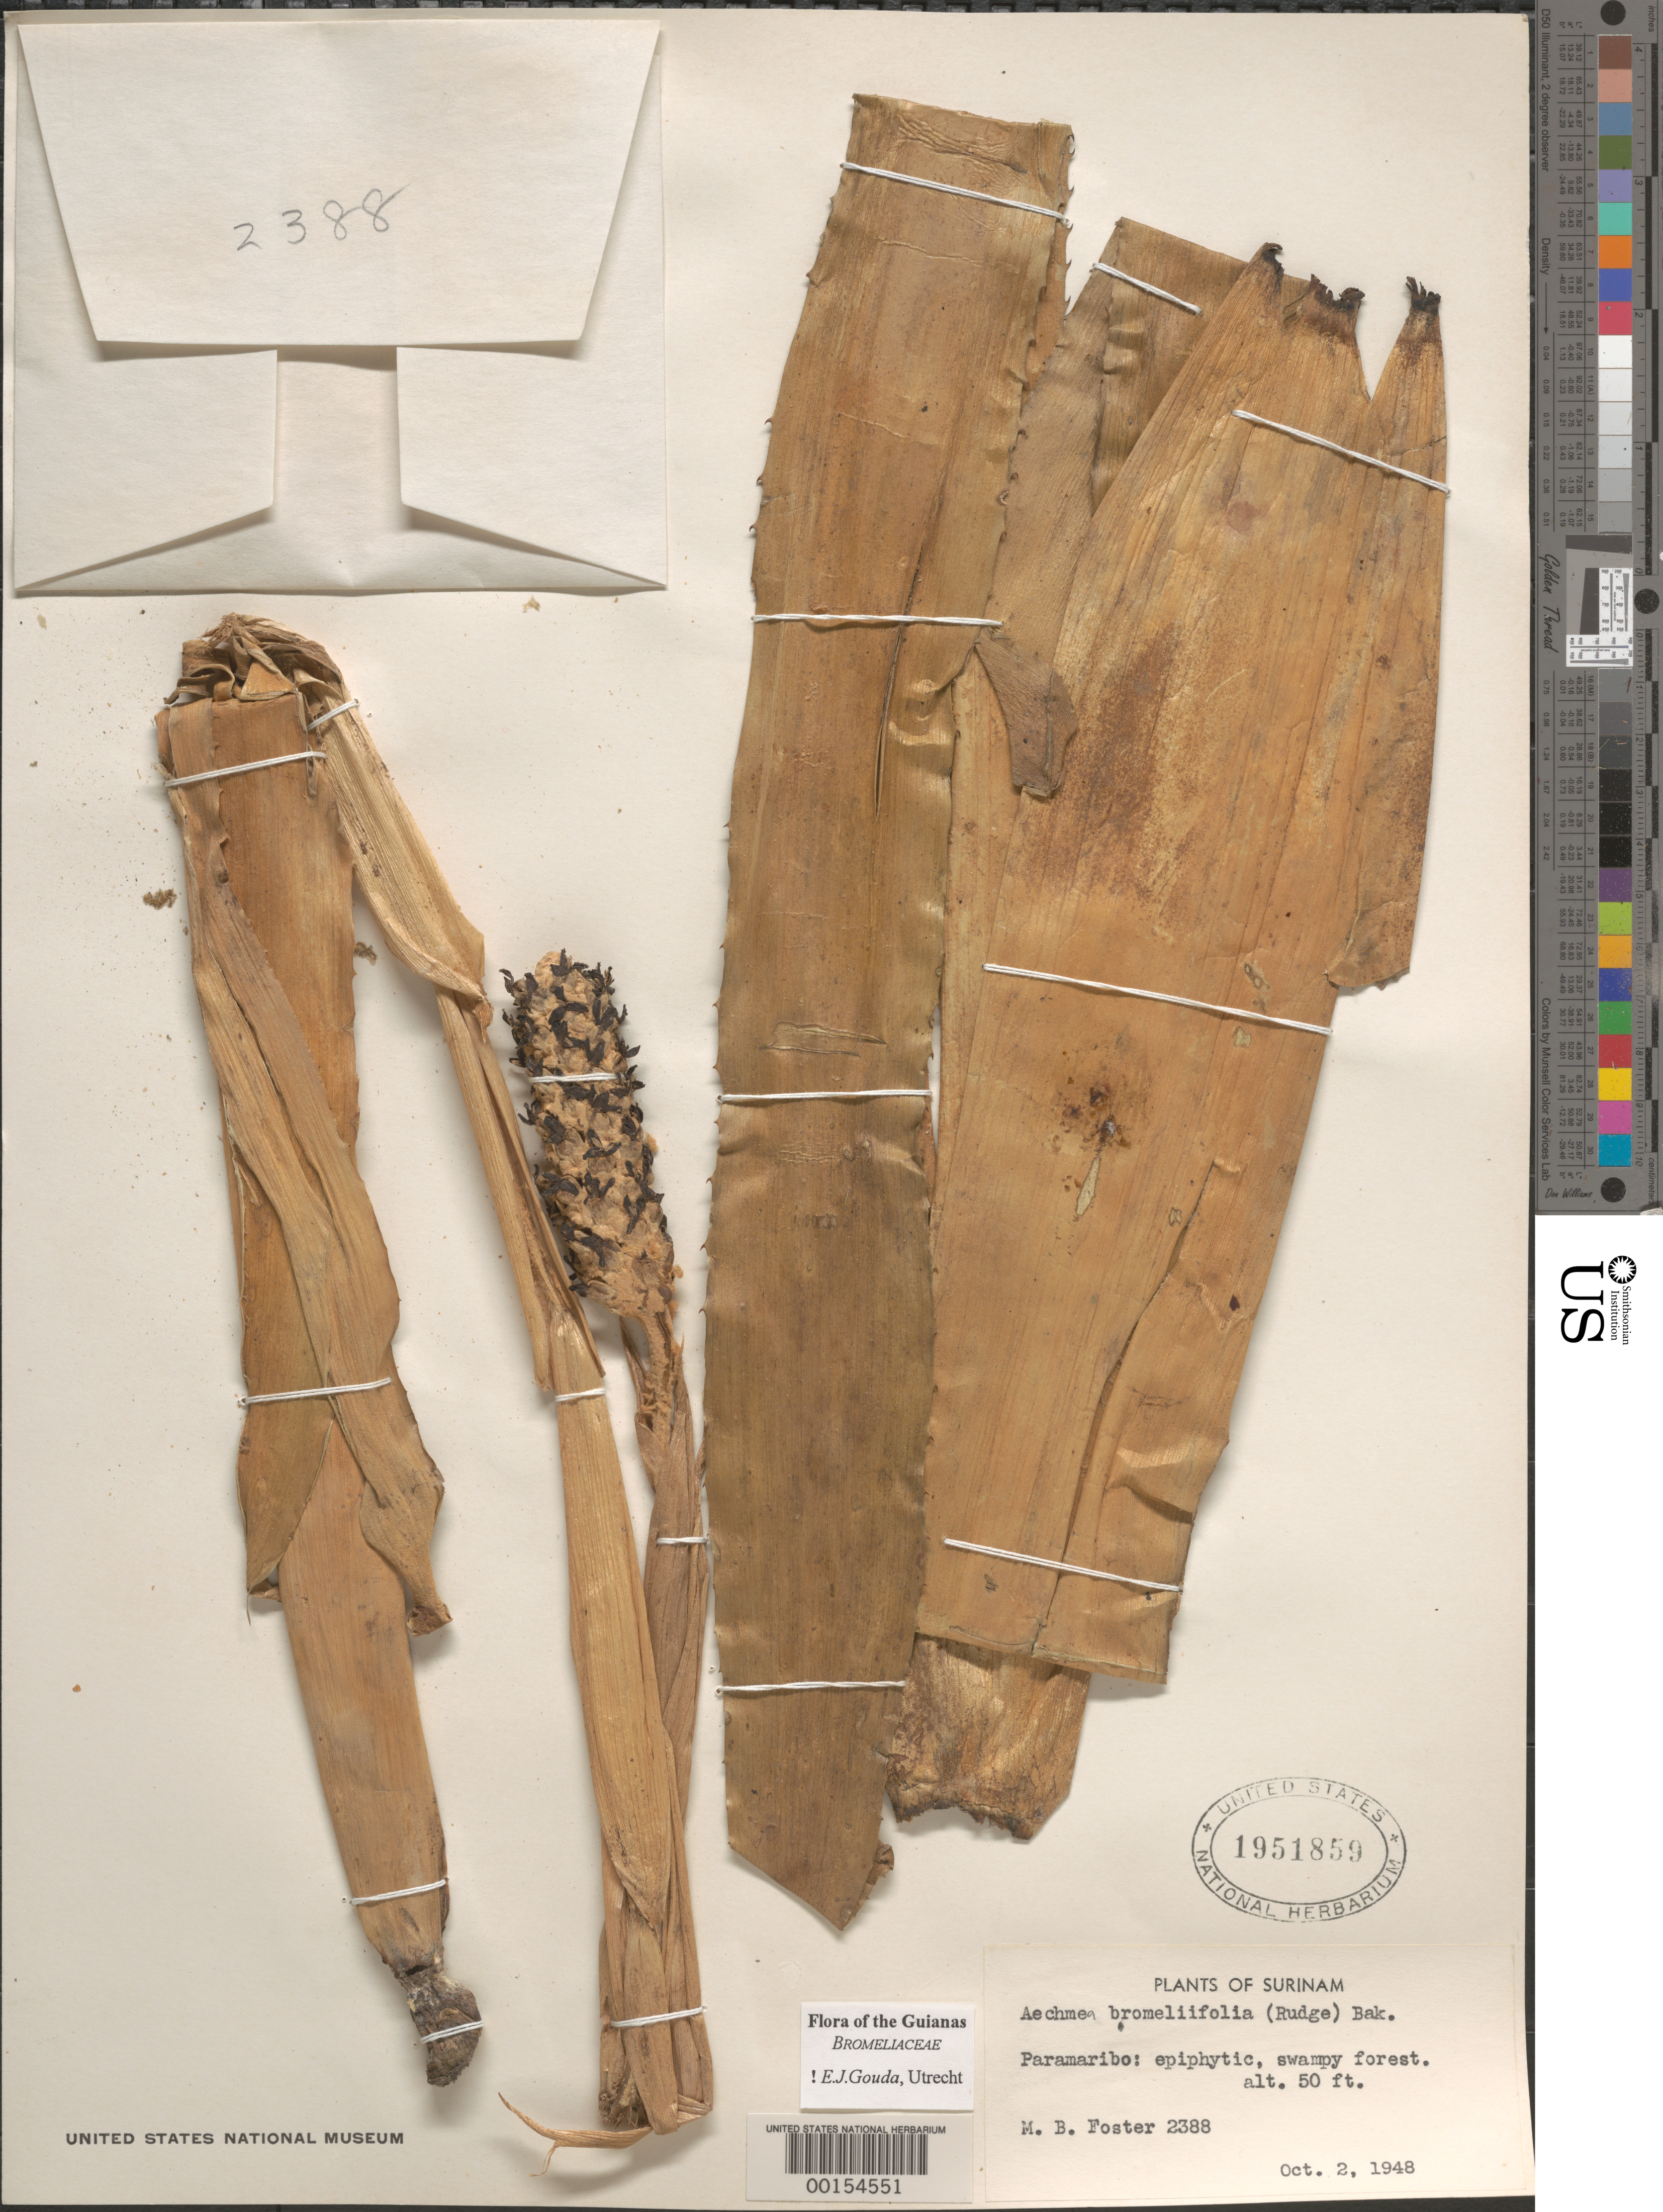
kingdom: Plantae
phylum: Tracheophyta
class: Liliopsida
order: Poales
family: Bromeliaceae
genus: Aechmea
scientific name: Aechmea bromeliifolia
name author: (Rudge) Baker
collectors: M. B. Foster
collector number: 2388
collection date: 1948-10-02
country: Suriname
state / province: Paramaribo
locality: Epiphytic, swampy forest.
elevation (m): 15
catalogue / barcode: US 1951859